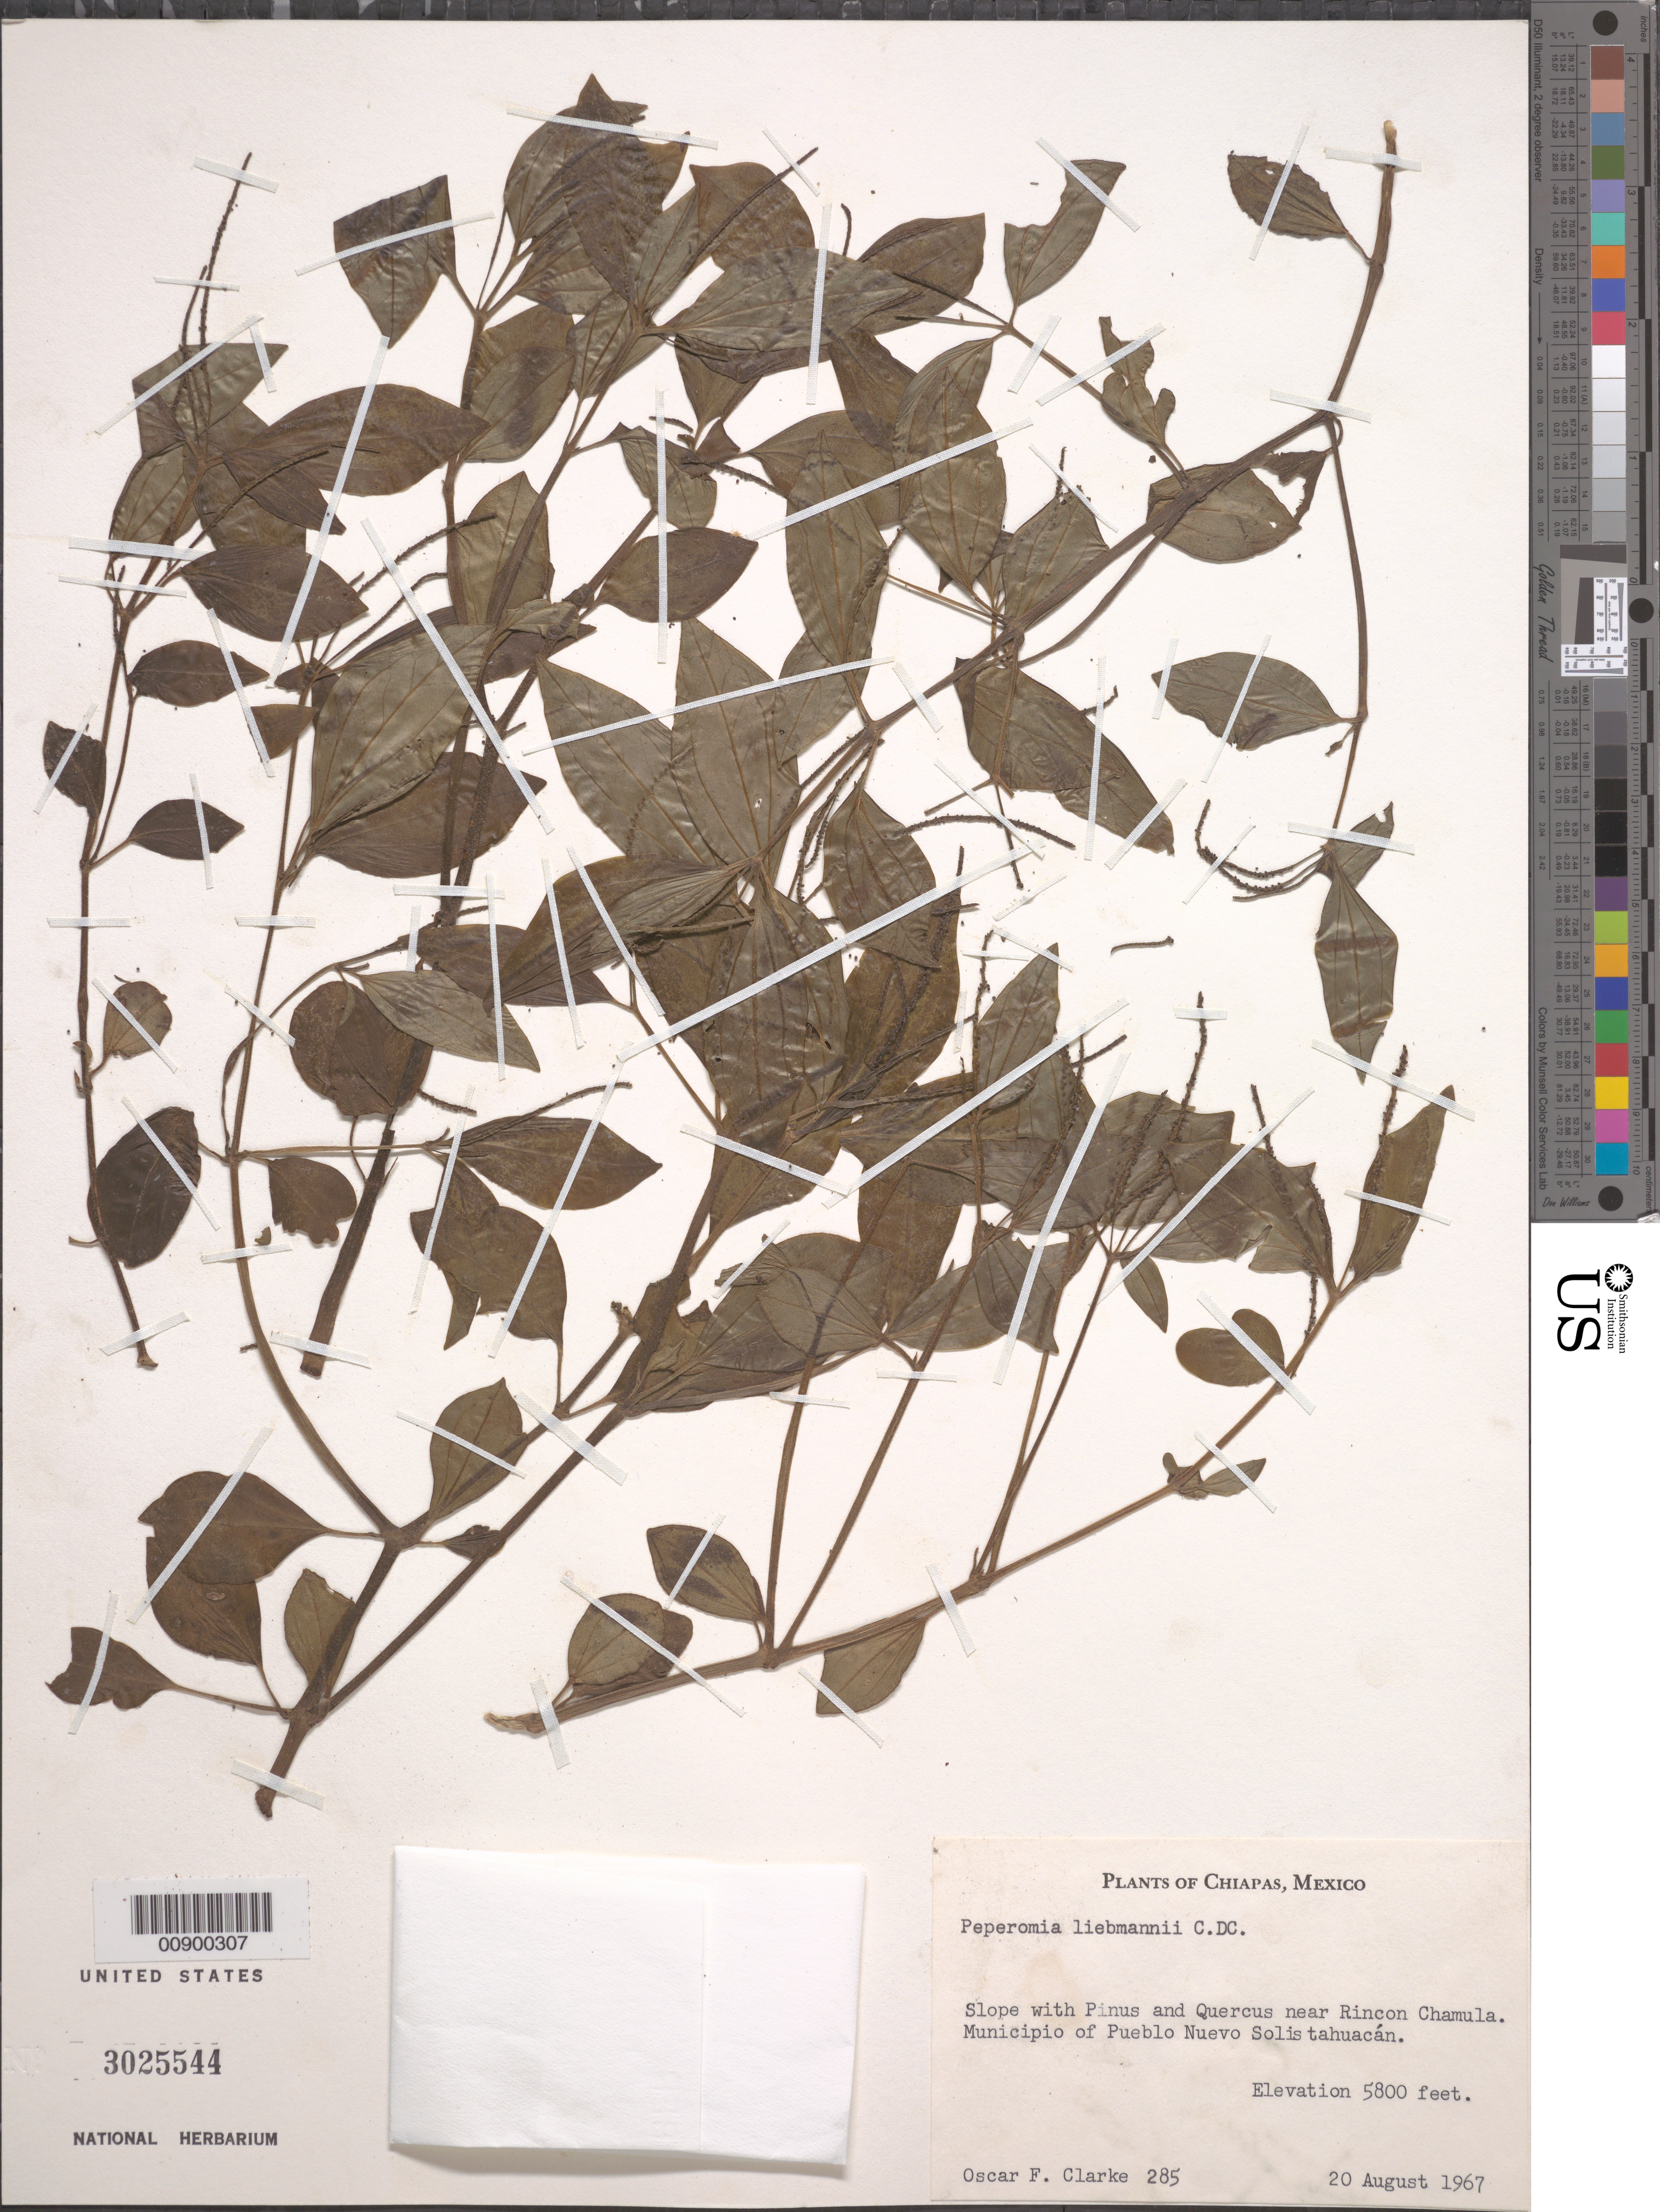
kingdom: Plantae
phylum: Tracheophyta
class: Magnoliopsida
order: Piperales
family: Piperaceae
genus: Peperomia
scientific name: Peperomia liebmannii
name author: C. DC.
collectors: O. F. Clarke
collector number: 285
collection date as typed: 20 Aug 1967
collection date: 1967-08-20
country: Mexico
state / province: Chiapas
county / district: Pueblo Nuevo Solistahuacán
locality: Near Rincon Chamula. Municipio of Pueblo Nuevo Solistahuacán, Chiapas.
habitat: Slope with Pinus and Quercus.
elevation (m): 1768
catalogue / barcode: US 3025544